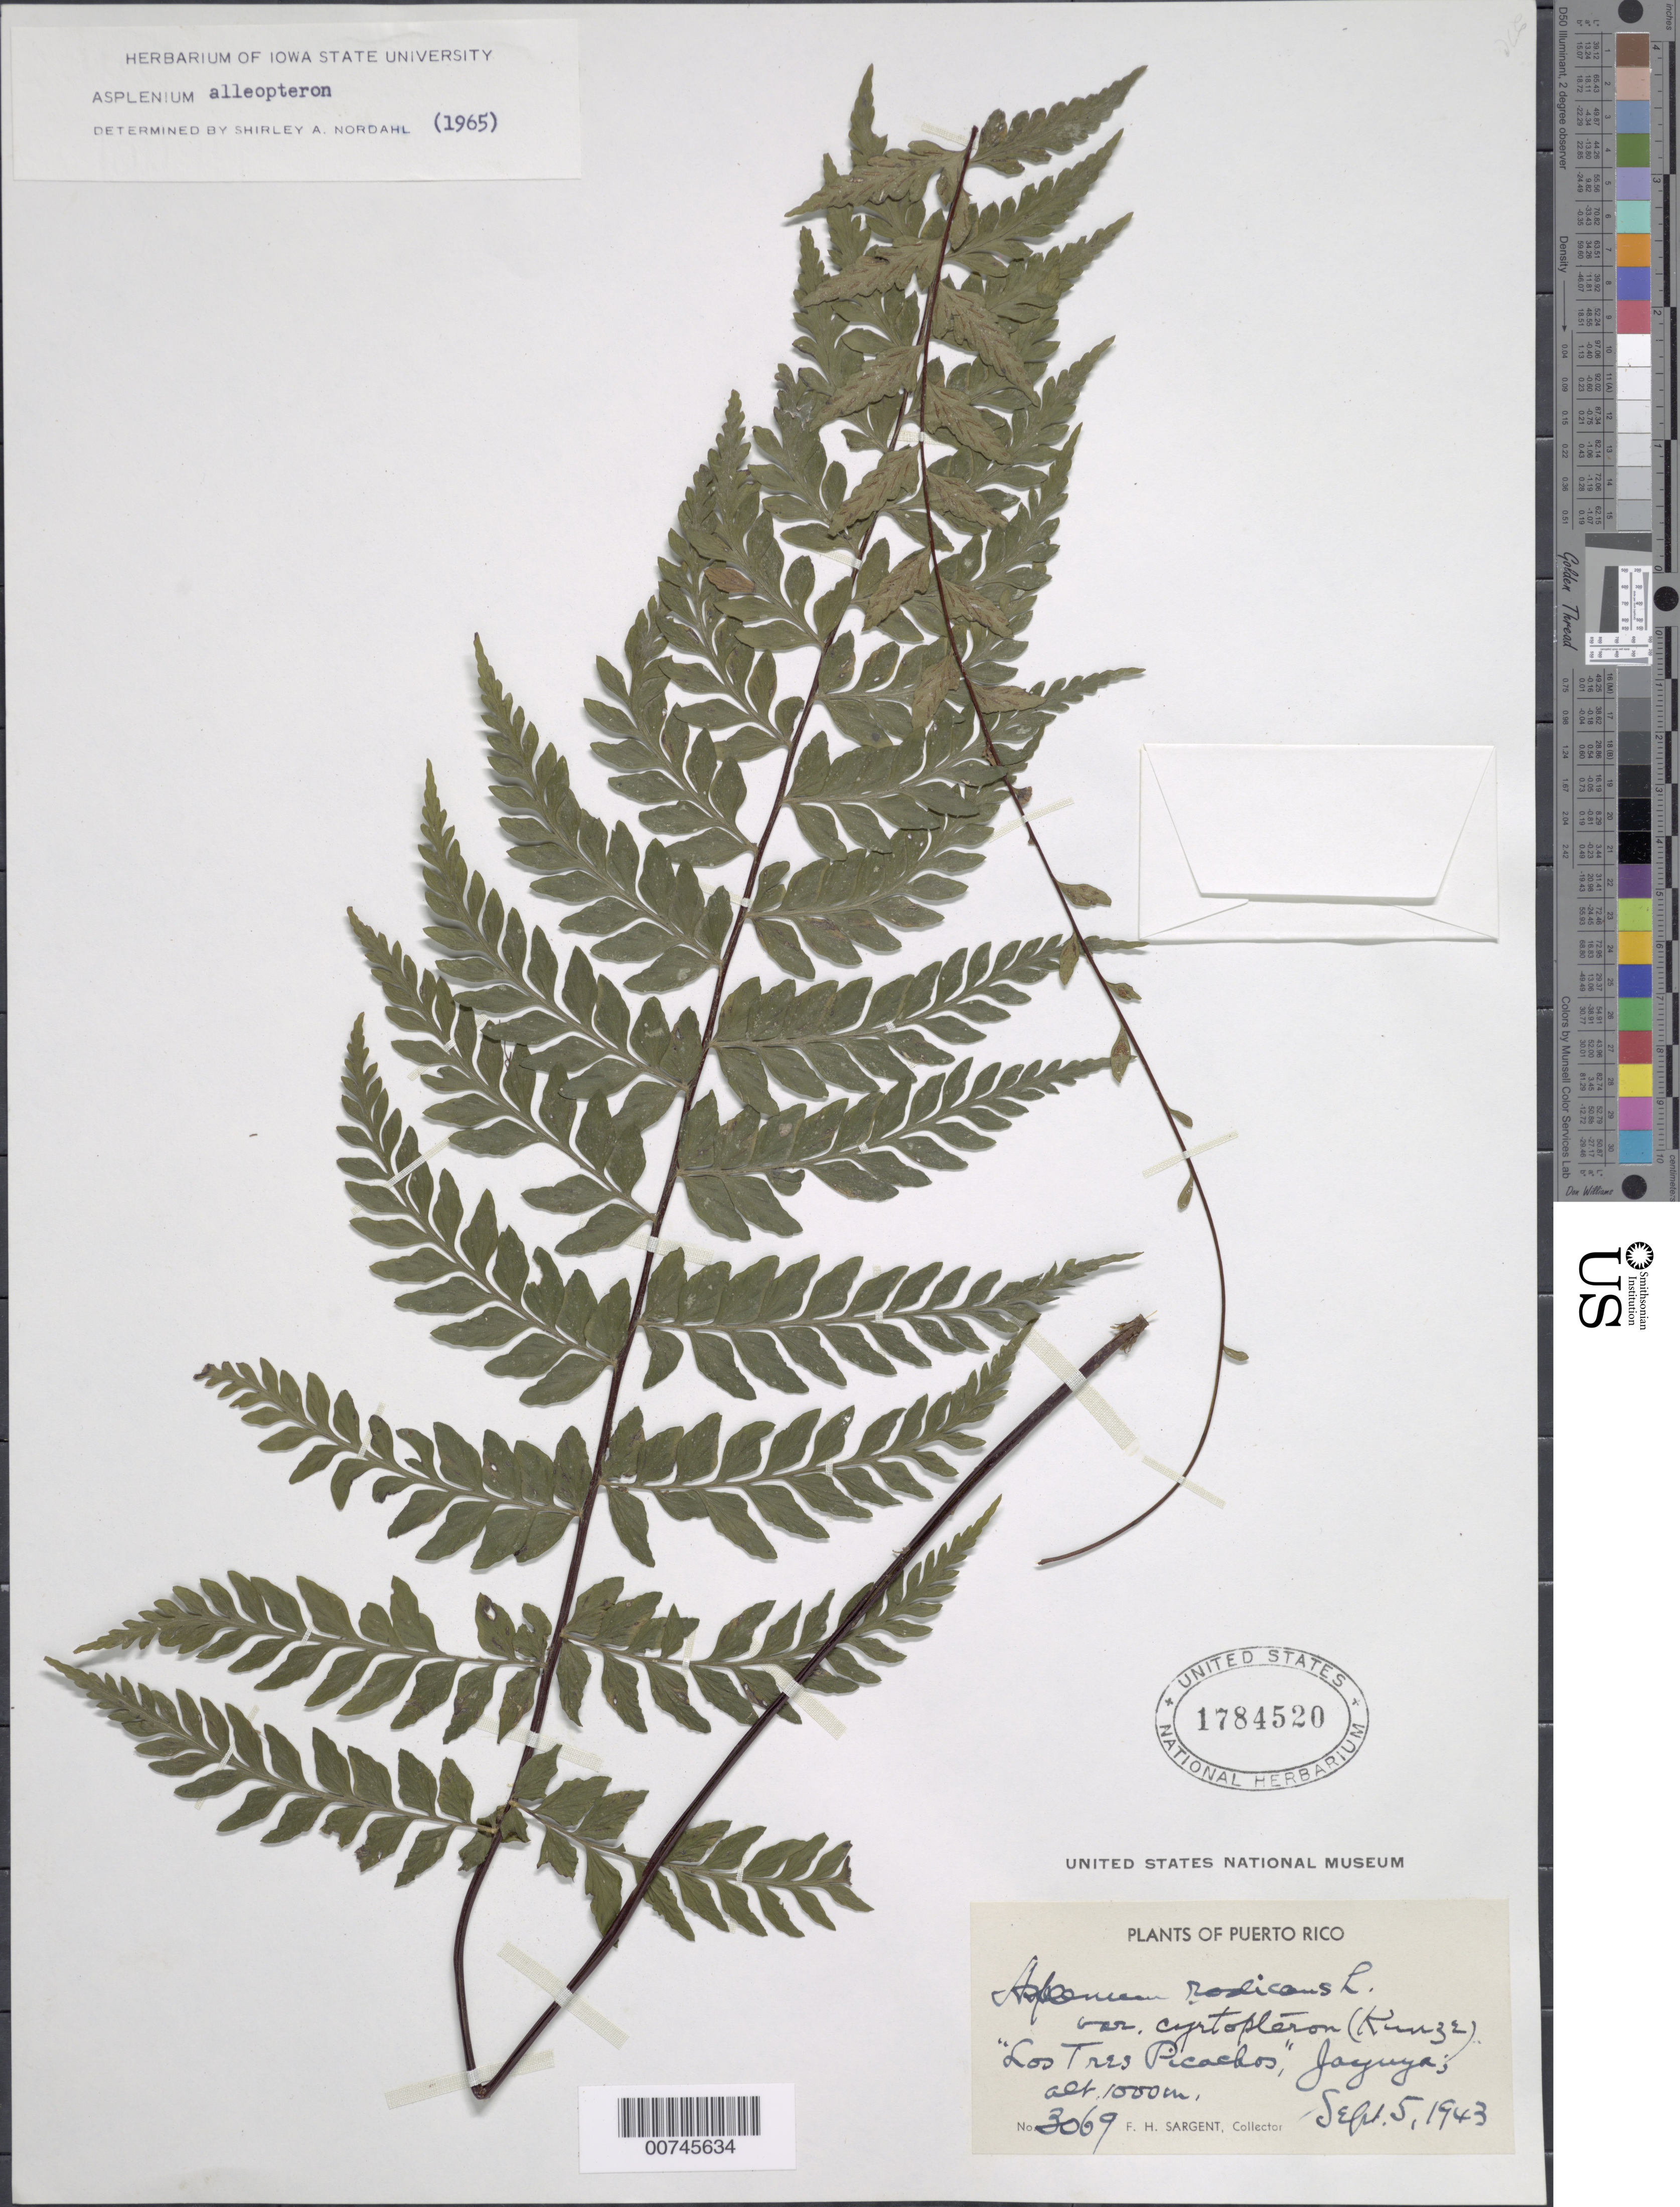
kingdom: Plantae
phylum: Tracheophyta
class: Polypodiopsida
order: Polypodiales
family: Aspleniaceae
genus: Asplenium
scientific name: Asplenium radicans var. radicans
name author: L.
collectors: F. H. Sargent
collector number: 3069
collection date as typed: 15 Sep 1943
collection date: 1943-09-15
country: Puerto Rico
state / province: Jayuya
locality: Jayuya, Los Tres Picachos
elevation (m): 1000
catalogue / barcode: US 1784520